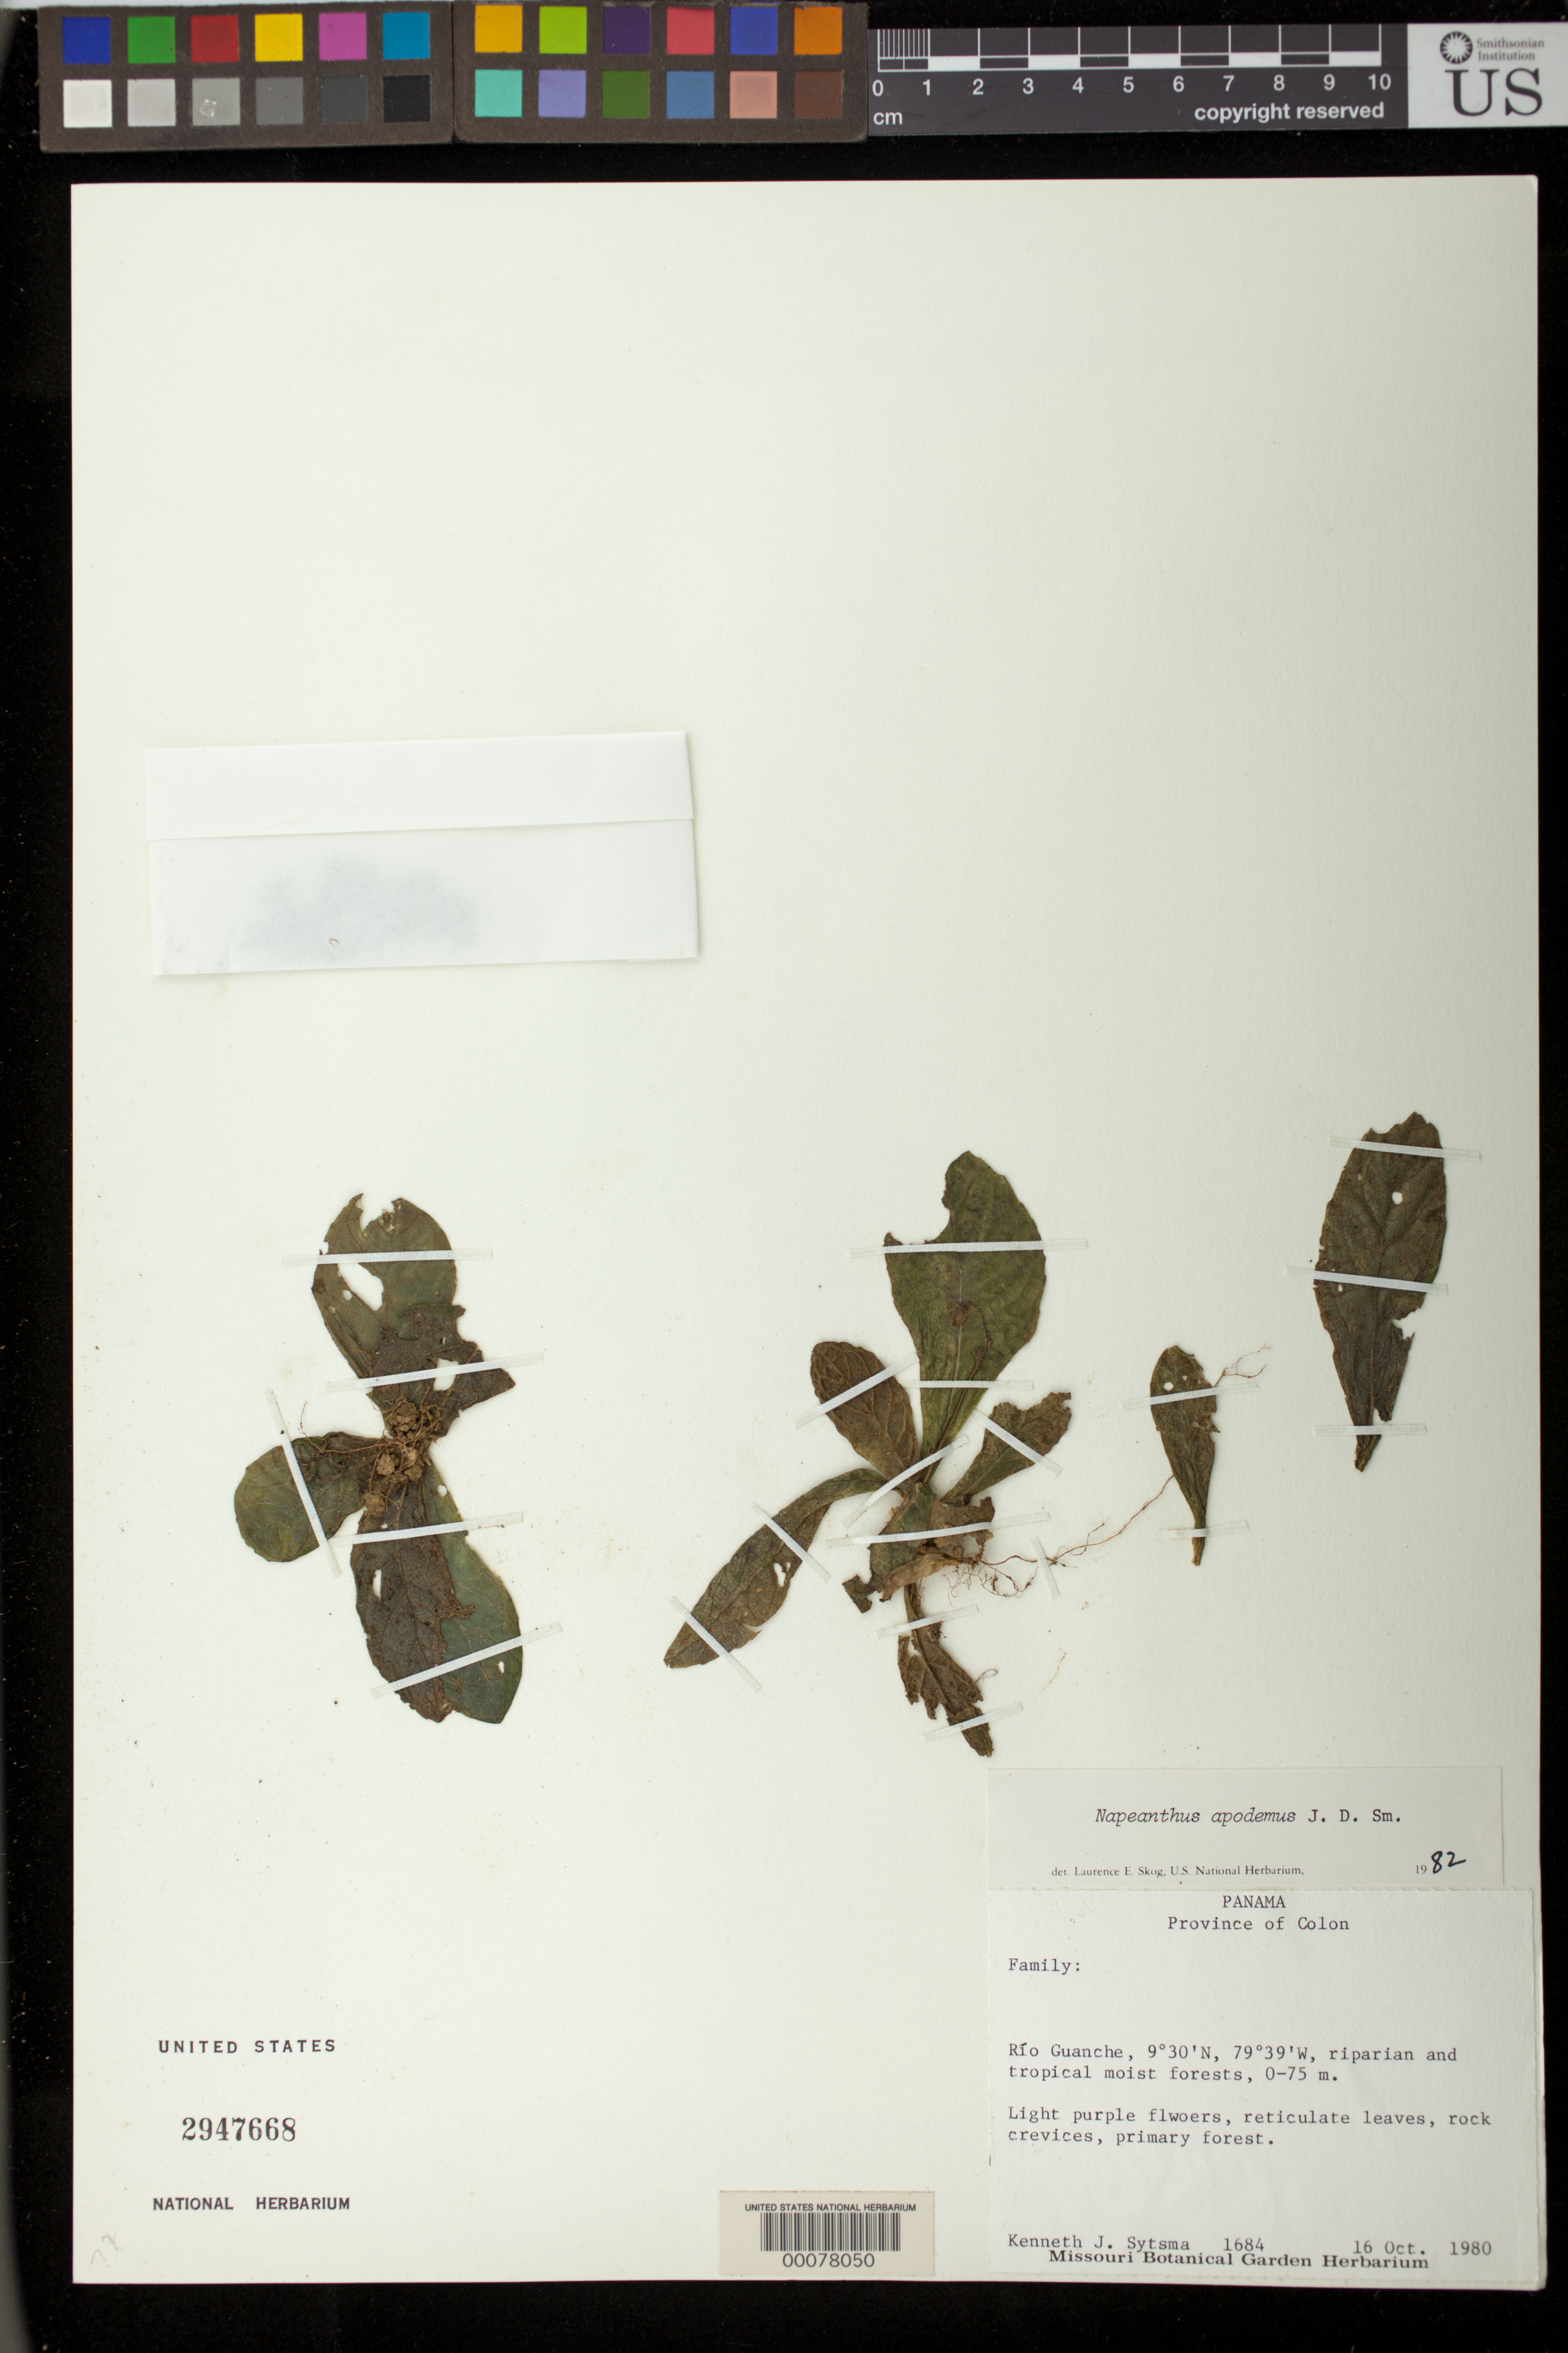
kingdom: Plantae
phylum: Tracheophyta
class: Magnoliopsida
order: Lamiales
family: Gesneriaceae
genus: Napeanthus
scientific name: Napeanthus bullatus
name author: Wiehler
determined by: Skog, Laurence E.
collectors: K. J. Sytsma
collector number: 1684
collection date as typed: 16 Oct 1980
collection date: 1980-10-16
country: Panama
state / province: Colón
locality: Rio Guanche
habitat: Riparian and tropical moist forests; rock crevices, primary forest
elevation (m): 0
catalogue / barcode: US 2947668